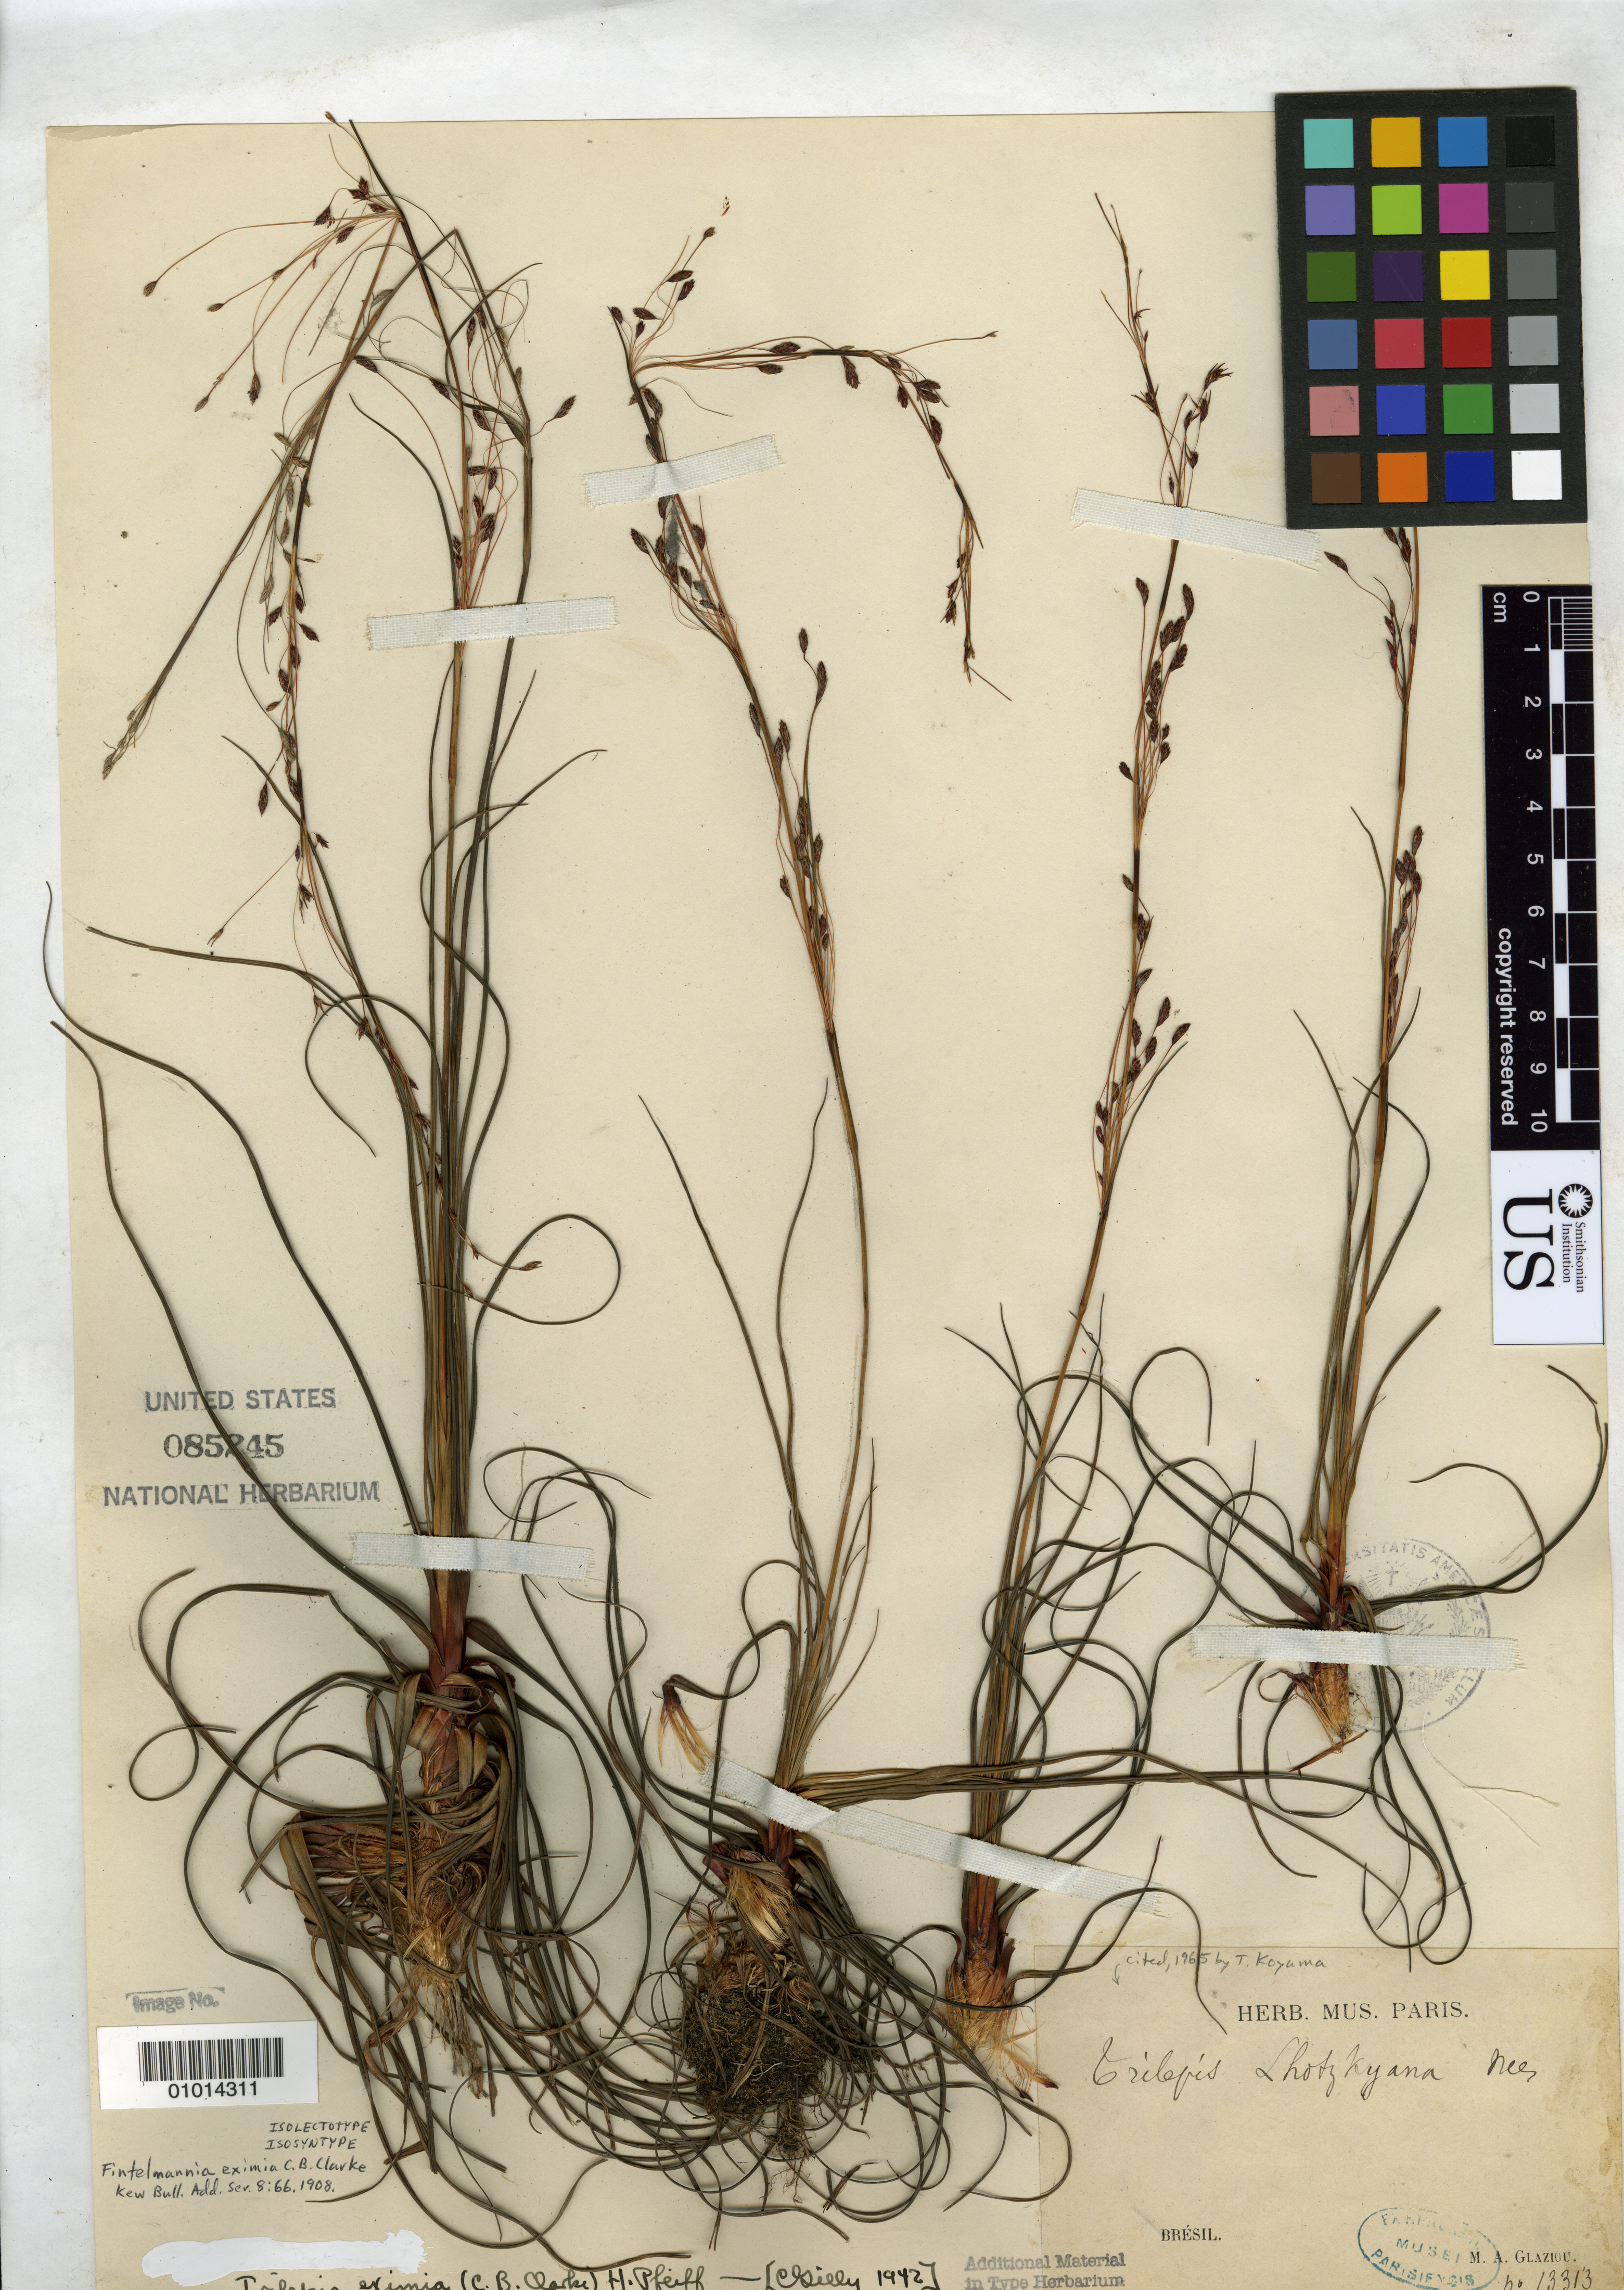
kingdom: Plantae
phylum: Tracheophyta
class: Liliopsida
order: Poales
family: Cyperaceae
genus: Fintelmannia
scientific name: Fintelmannia eximia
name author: C.B. Clarke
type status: Lectotype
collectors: A. F. M. Glaziou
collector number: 13313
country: Brazil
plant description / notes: First-step lectotypification; no type herbarium cited or designated.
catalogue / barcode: US 85245